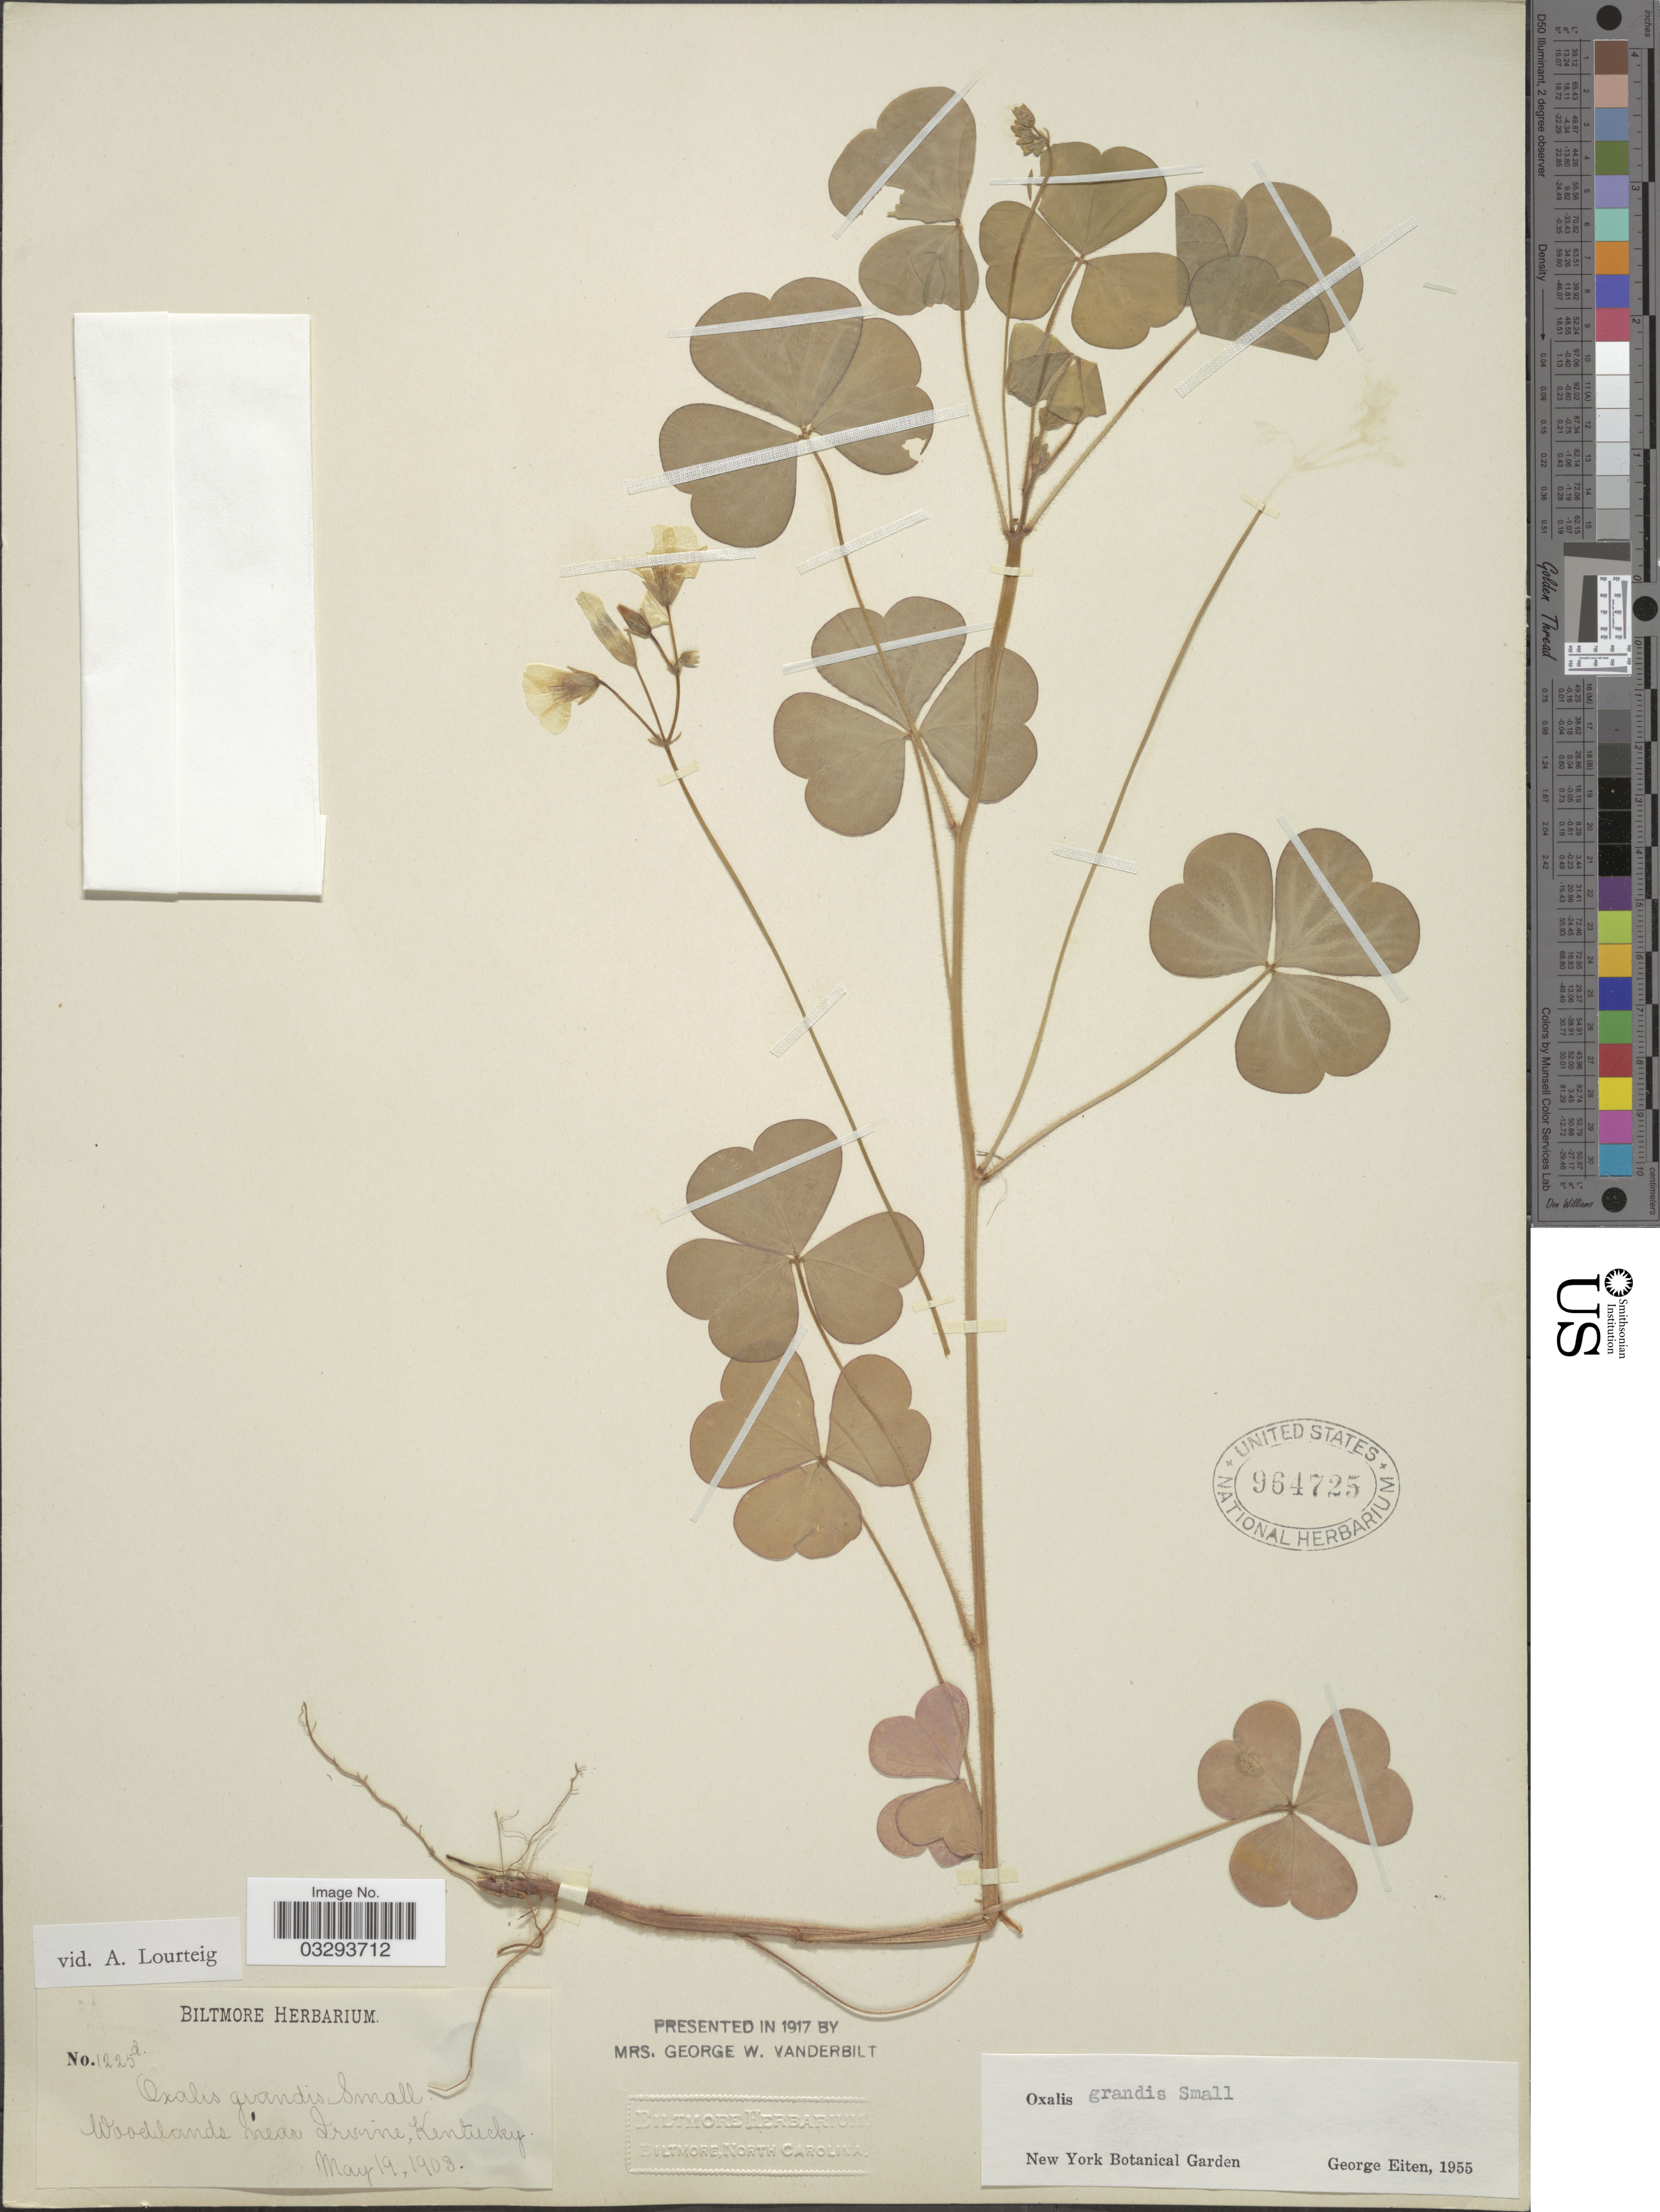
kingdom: Plantae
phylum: Tracheophyta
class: Magnoliopsida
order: Oxalidales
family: Oxalidaceae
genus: Oxalis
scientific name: Oxalis grandis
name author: Small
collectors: ex herb. Biltmore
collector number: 1225d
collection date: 1903-05-19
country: United States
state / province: Kentucky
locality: Woodlands near Irvine.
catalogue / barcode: US 964725